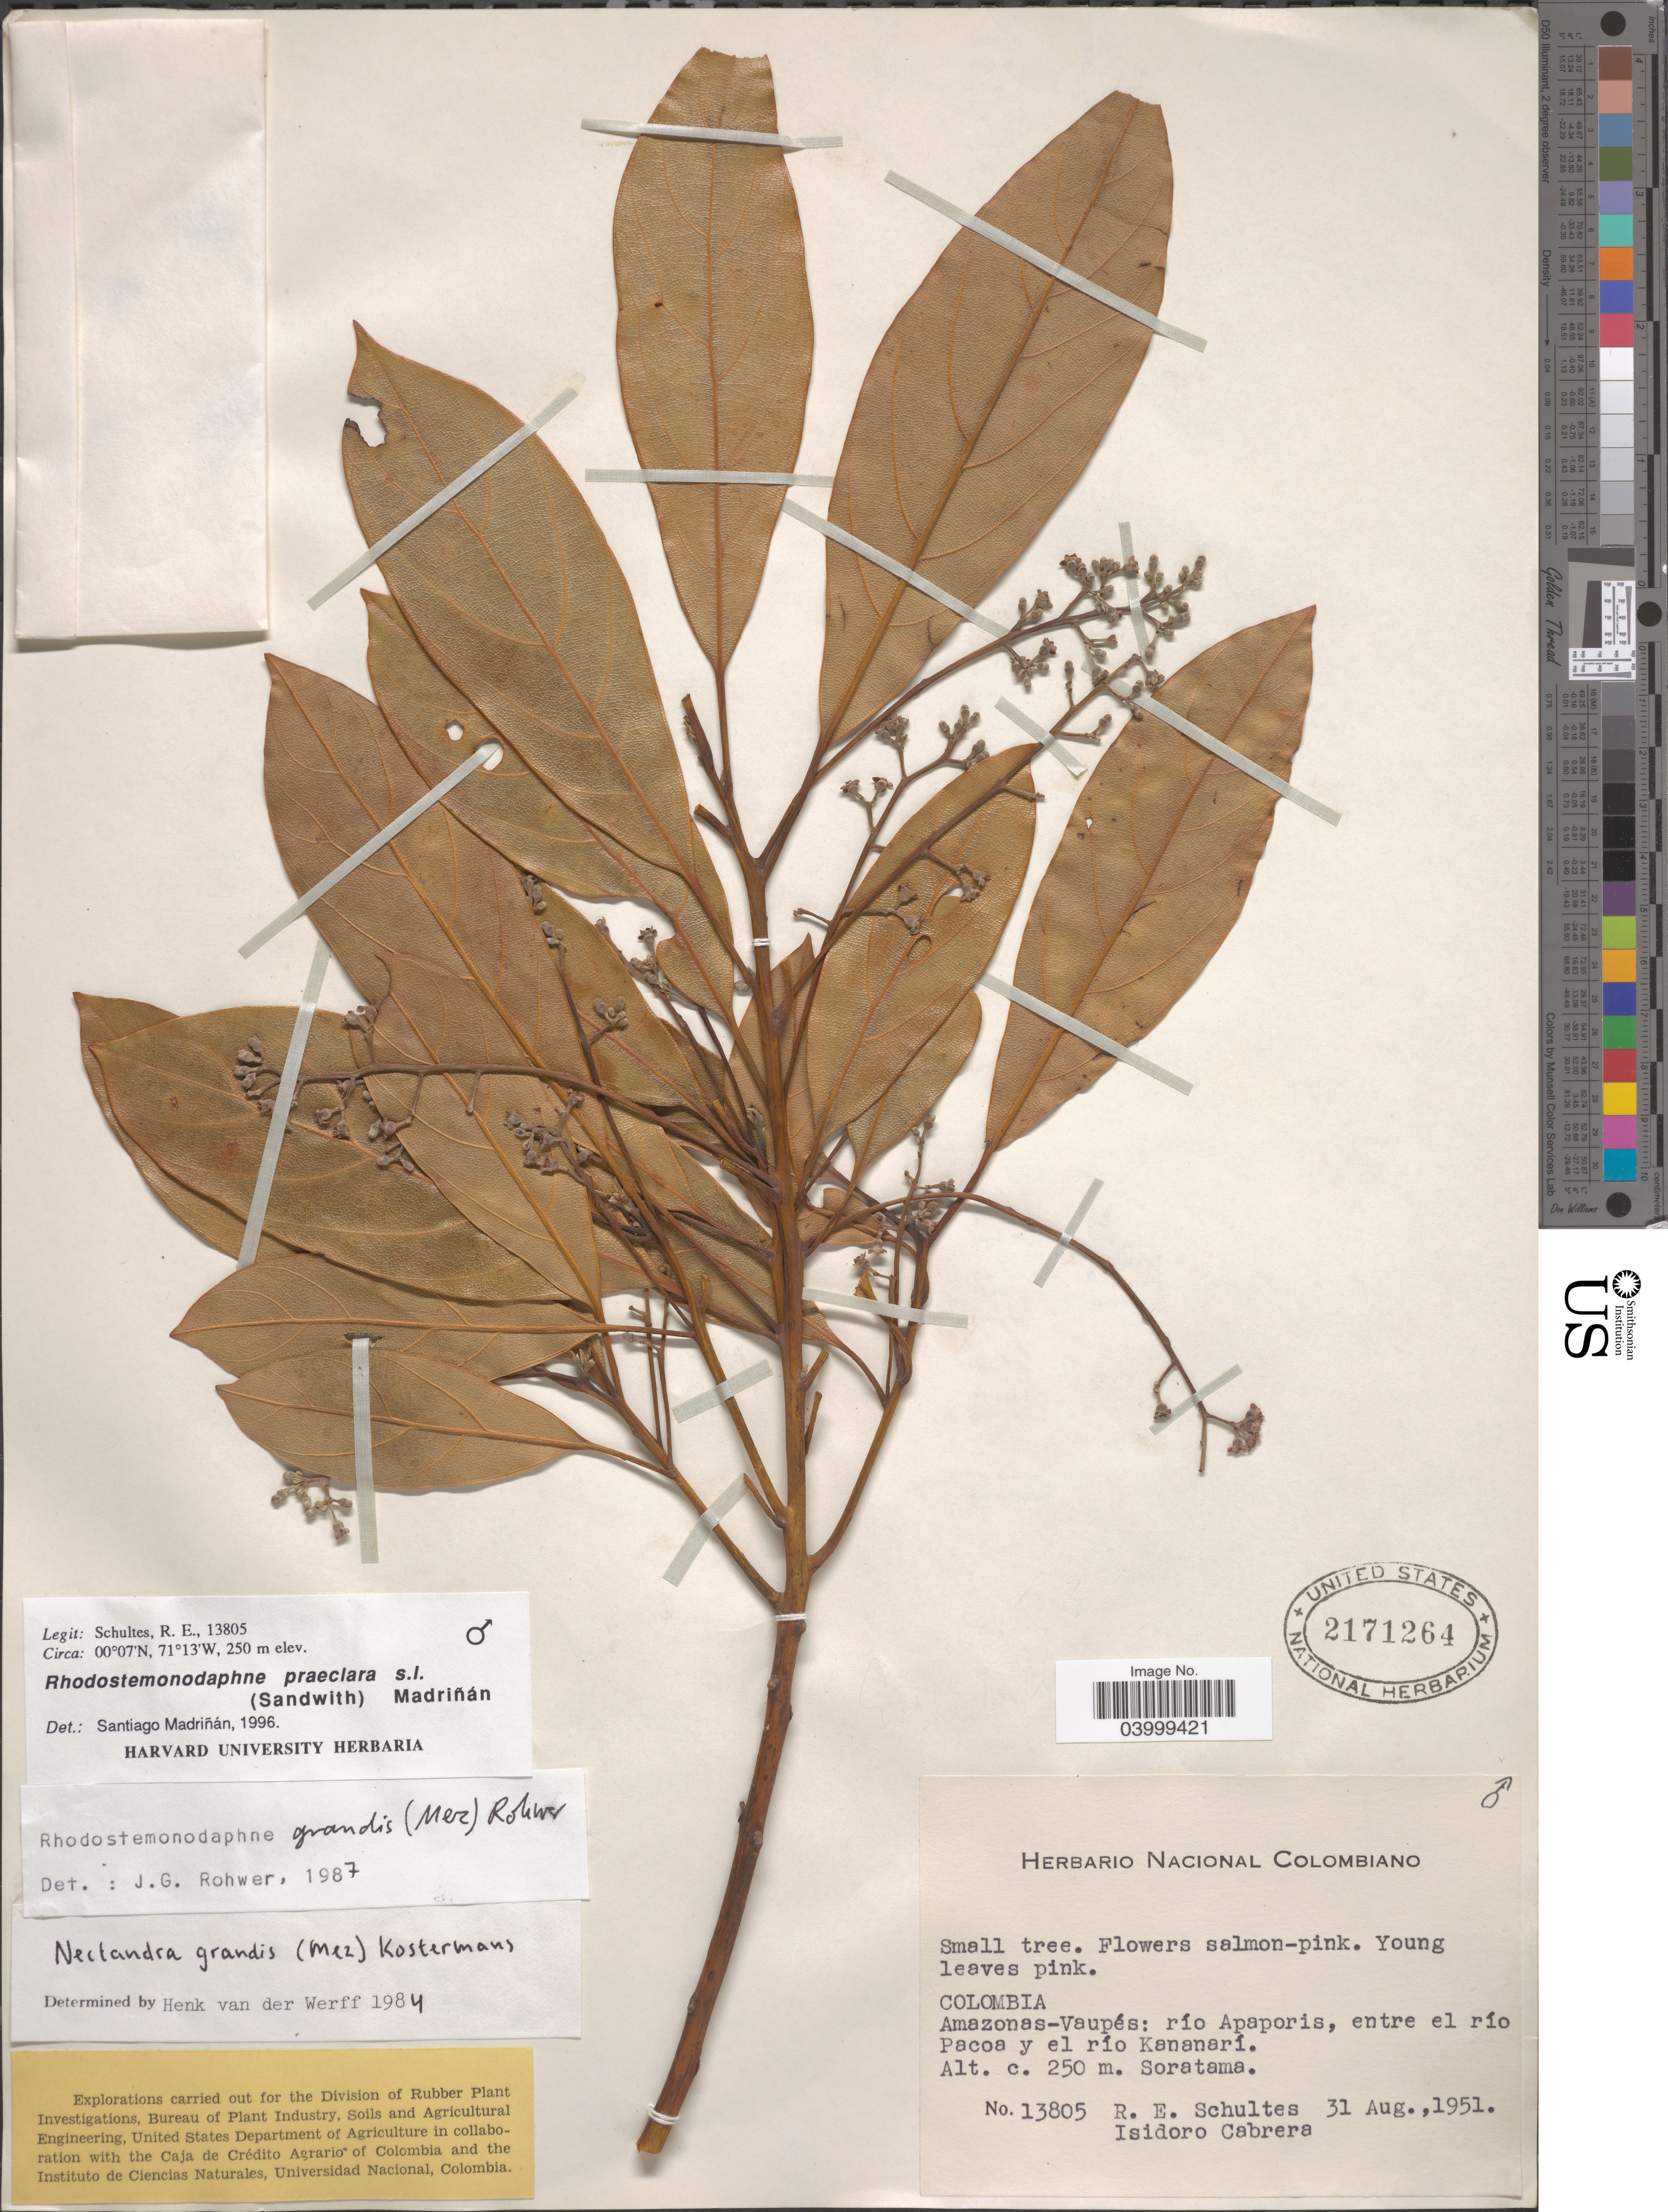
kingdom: Plantae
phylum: Tracheophyta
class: Magnoliopsida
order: Laurales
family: Lauraceae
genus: Rhodostemonodaphne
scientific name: Rhodostemonodaphne praeclara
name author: (Sandwith) Madriñán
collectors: R. E. Schultes & I. Cabrera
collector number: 13805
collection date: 1951-08-31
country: Colombia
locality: Amazonas - Vaupés: río Apaporis, entre el río Pacoa y el río Kananarí. Soratama.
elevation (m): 250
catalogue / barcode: US 2171264